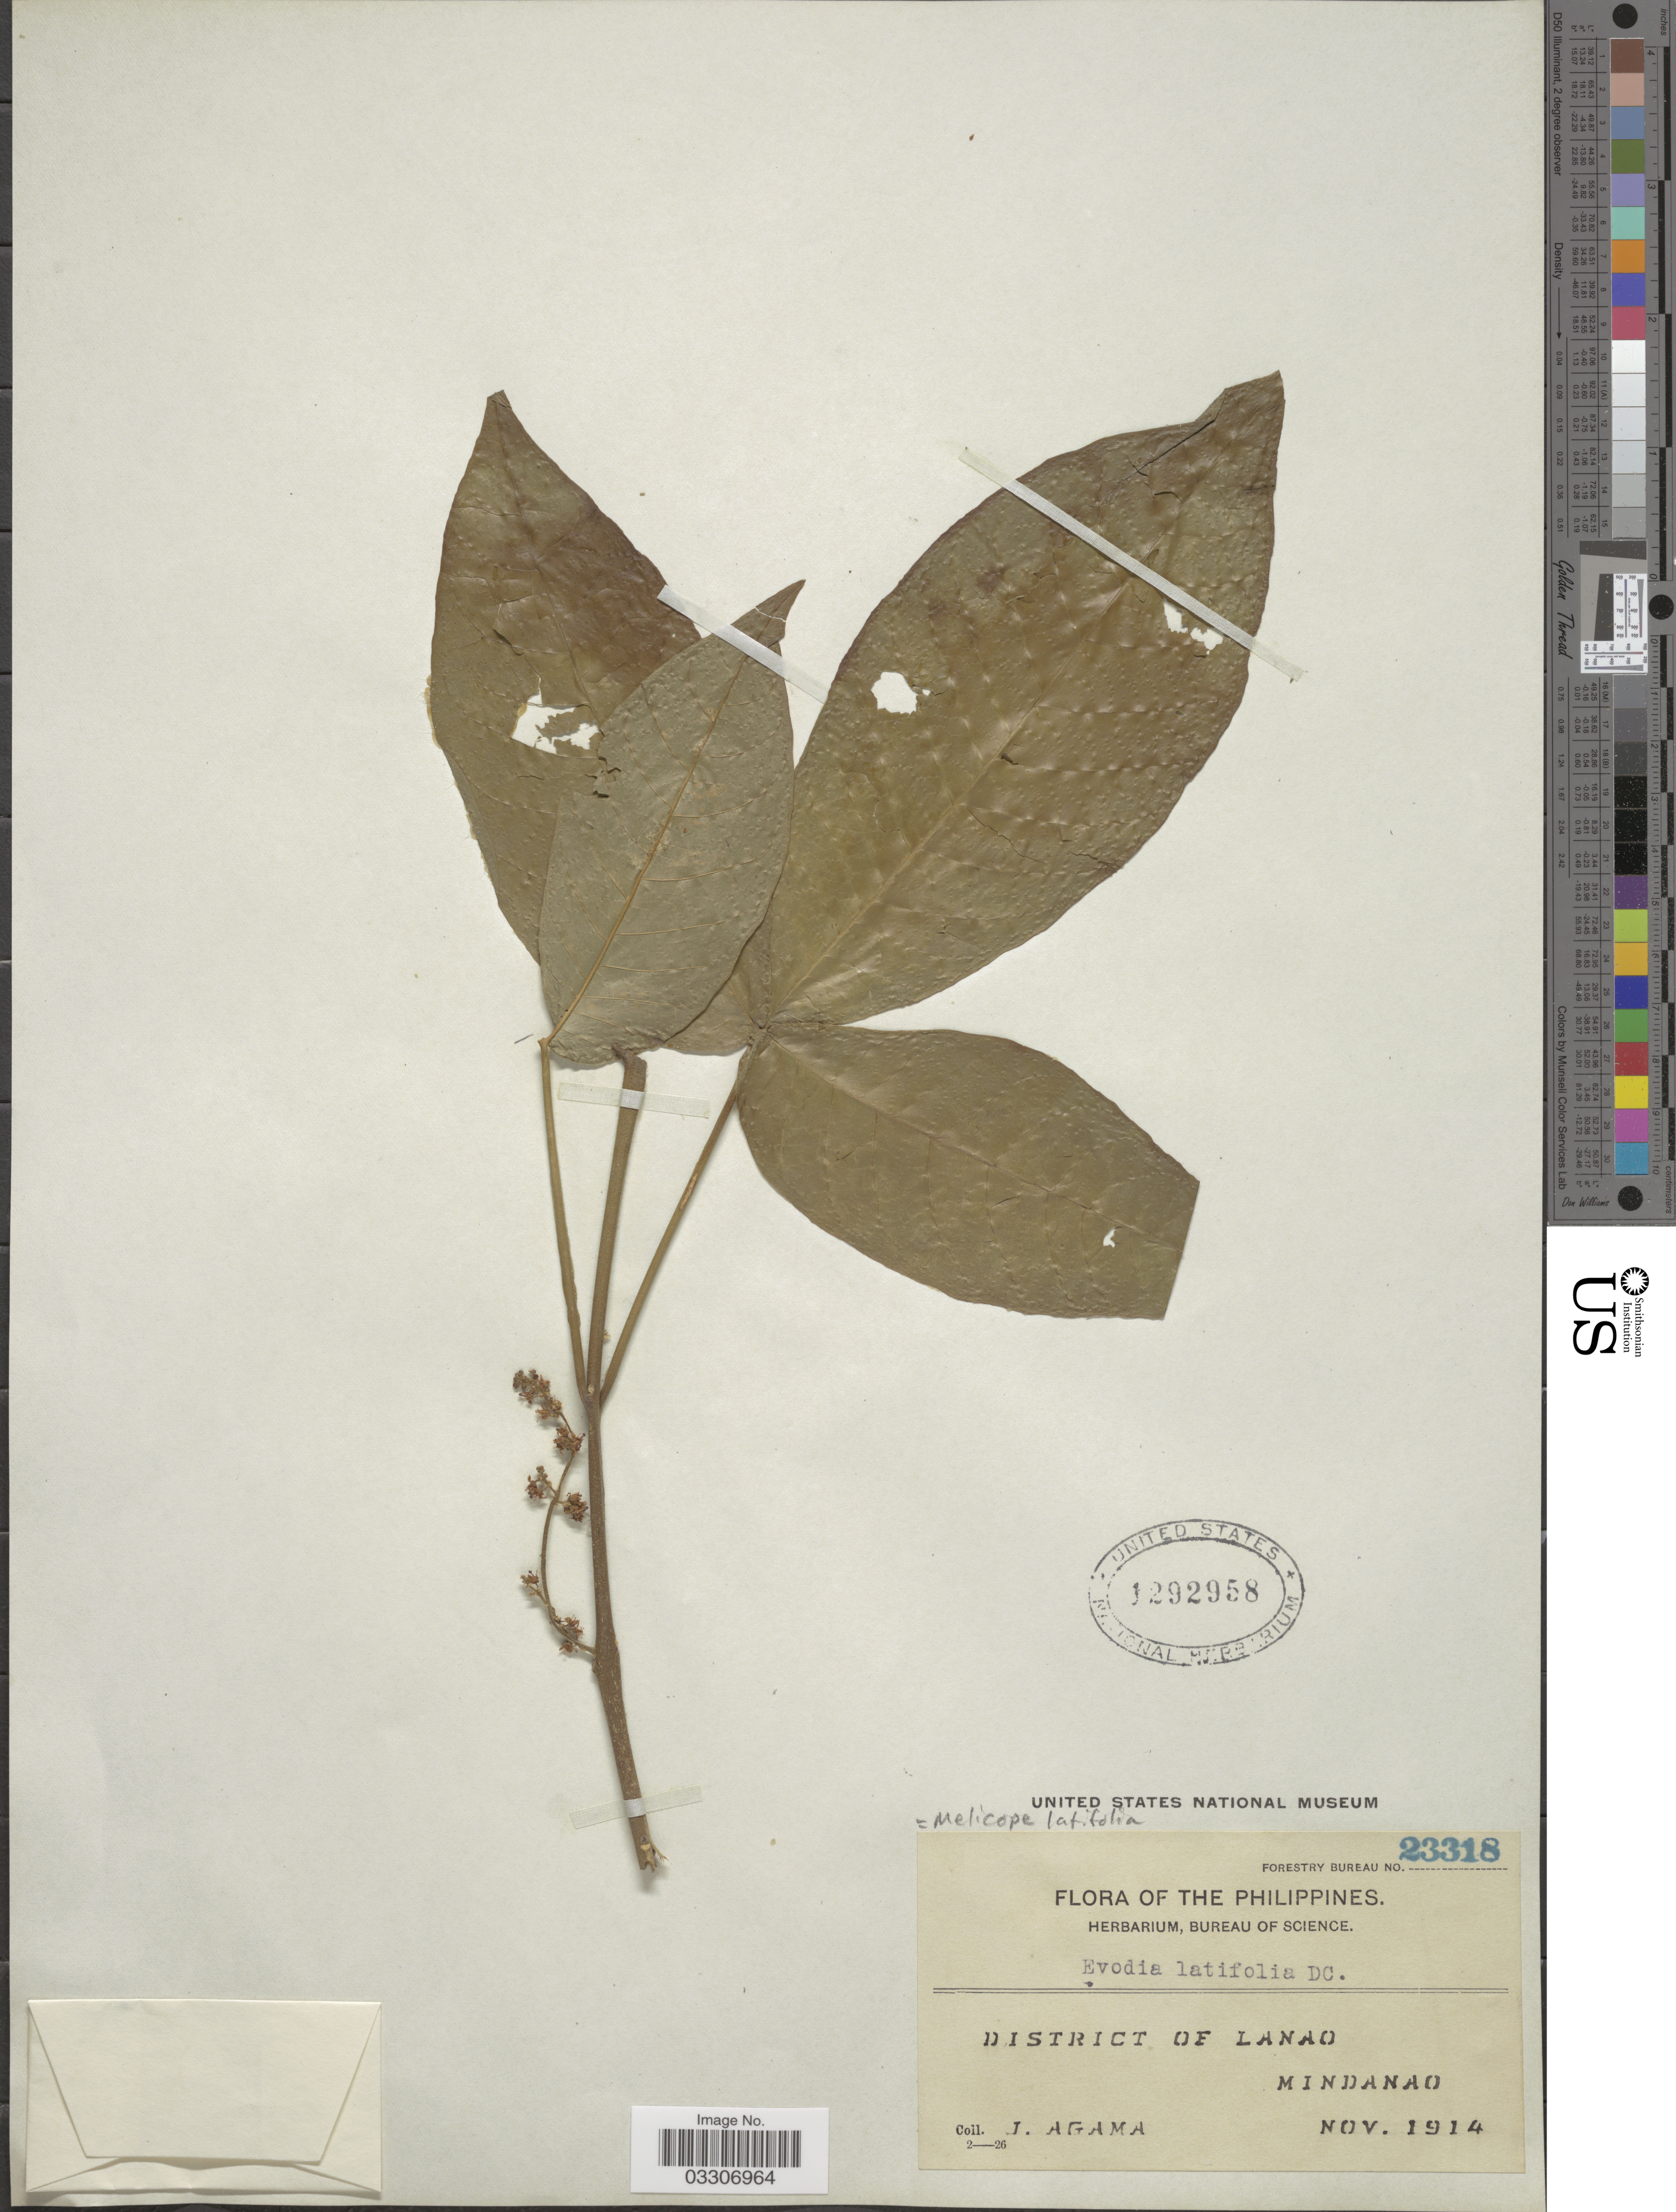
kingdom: Plantae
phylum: Tracheophyta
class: Magnoliopsida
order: Sapindales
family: Rutaceae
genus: Melicope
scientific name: Melicope latifolia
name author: (DC.) T.G. Hartley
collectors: J. Agama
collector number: Forestry Bureau 23318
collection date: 1914-11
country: Philippines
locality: District of Lanao, Mindanao.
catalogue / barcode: US 1292958